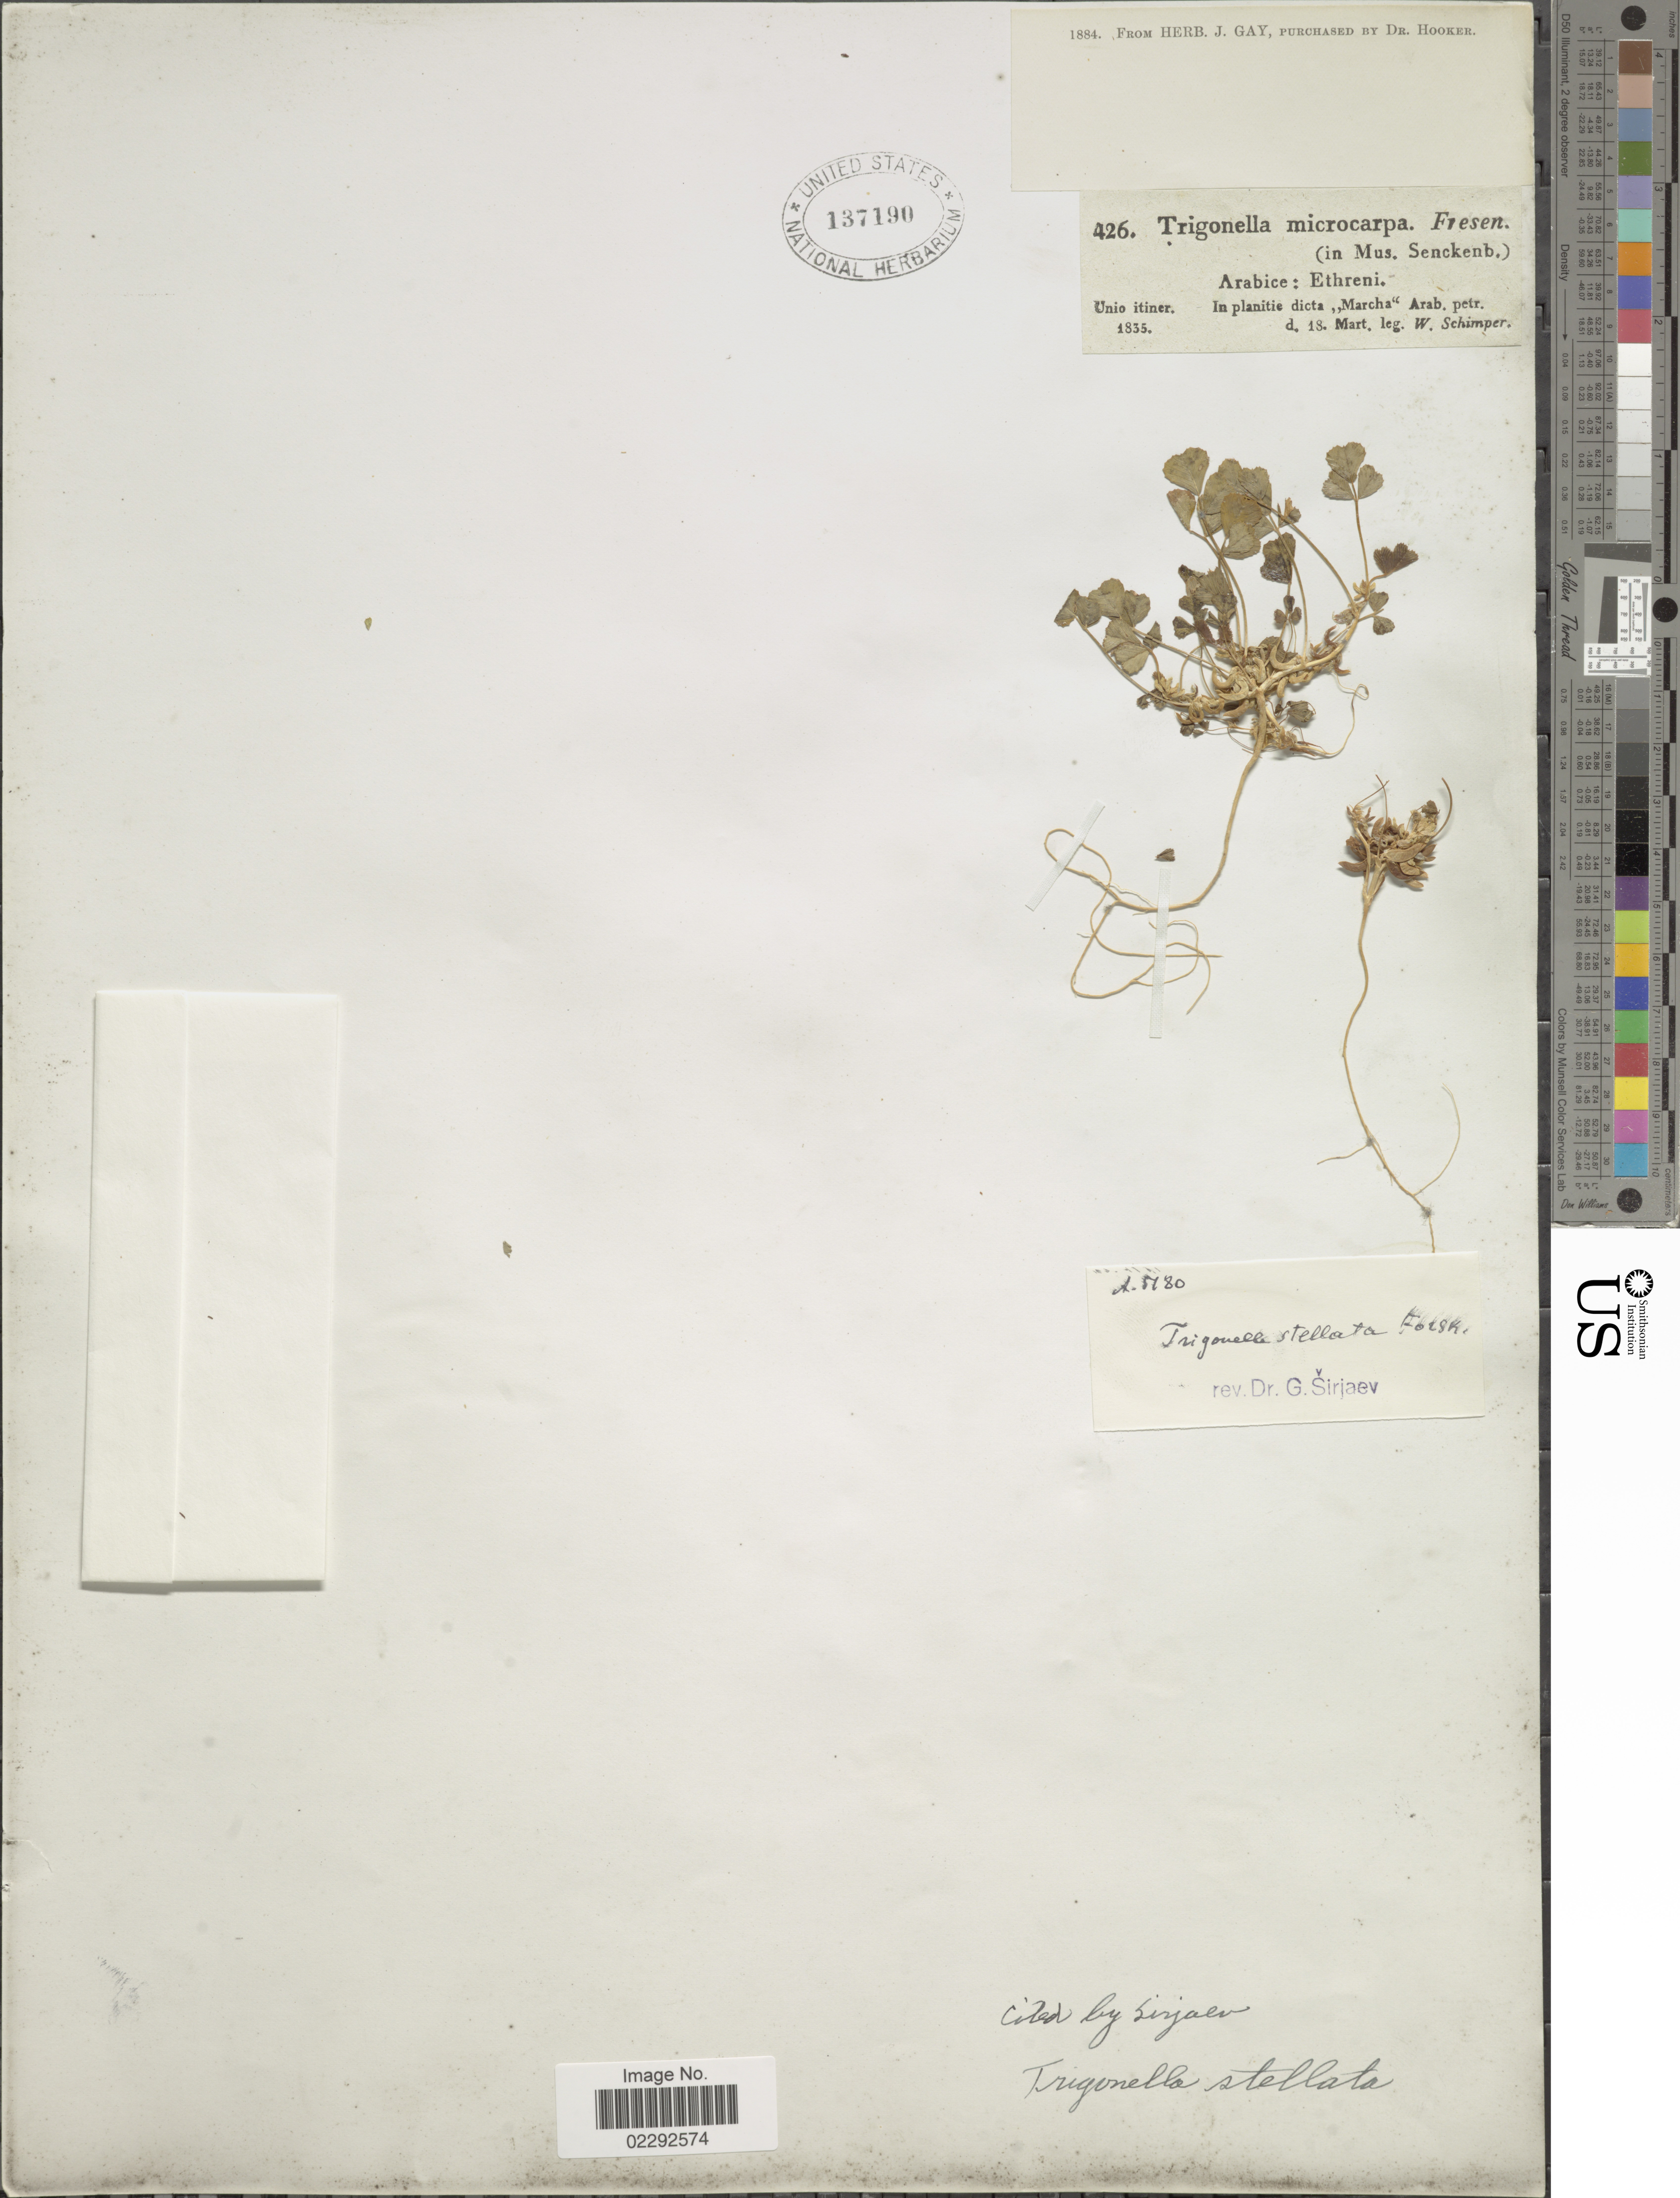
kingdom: Plantae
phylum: Tracheophyta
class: Magnoliopsida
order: Fabales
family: Fabaceae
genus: Trigonella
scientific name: Trigonella stellata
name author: Forssk.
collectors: W. Schimper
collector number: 426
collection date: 1835-03-18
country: Egypt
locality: In planitie dicta "Marcha", Arab. petr. [Sinai]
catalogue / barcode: US 137190